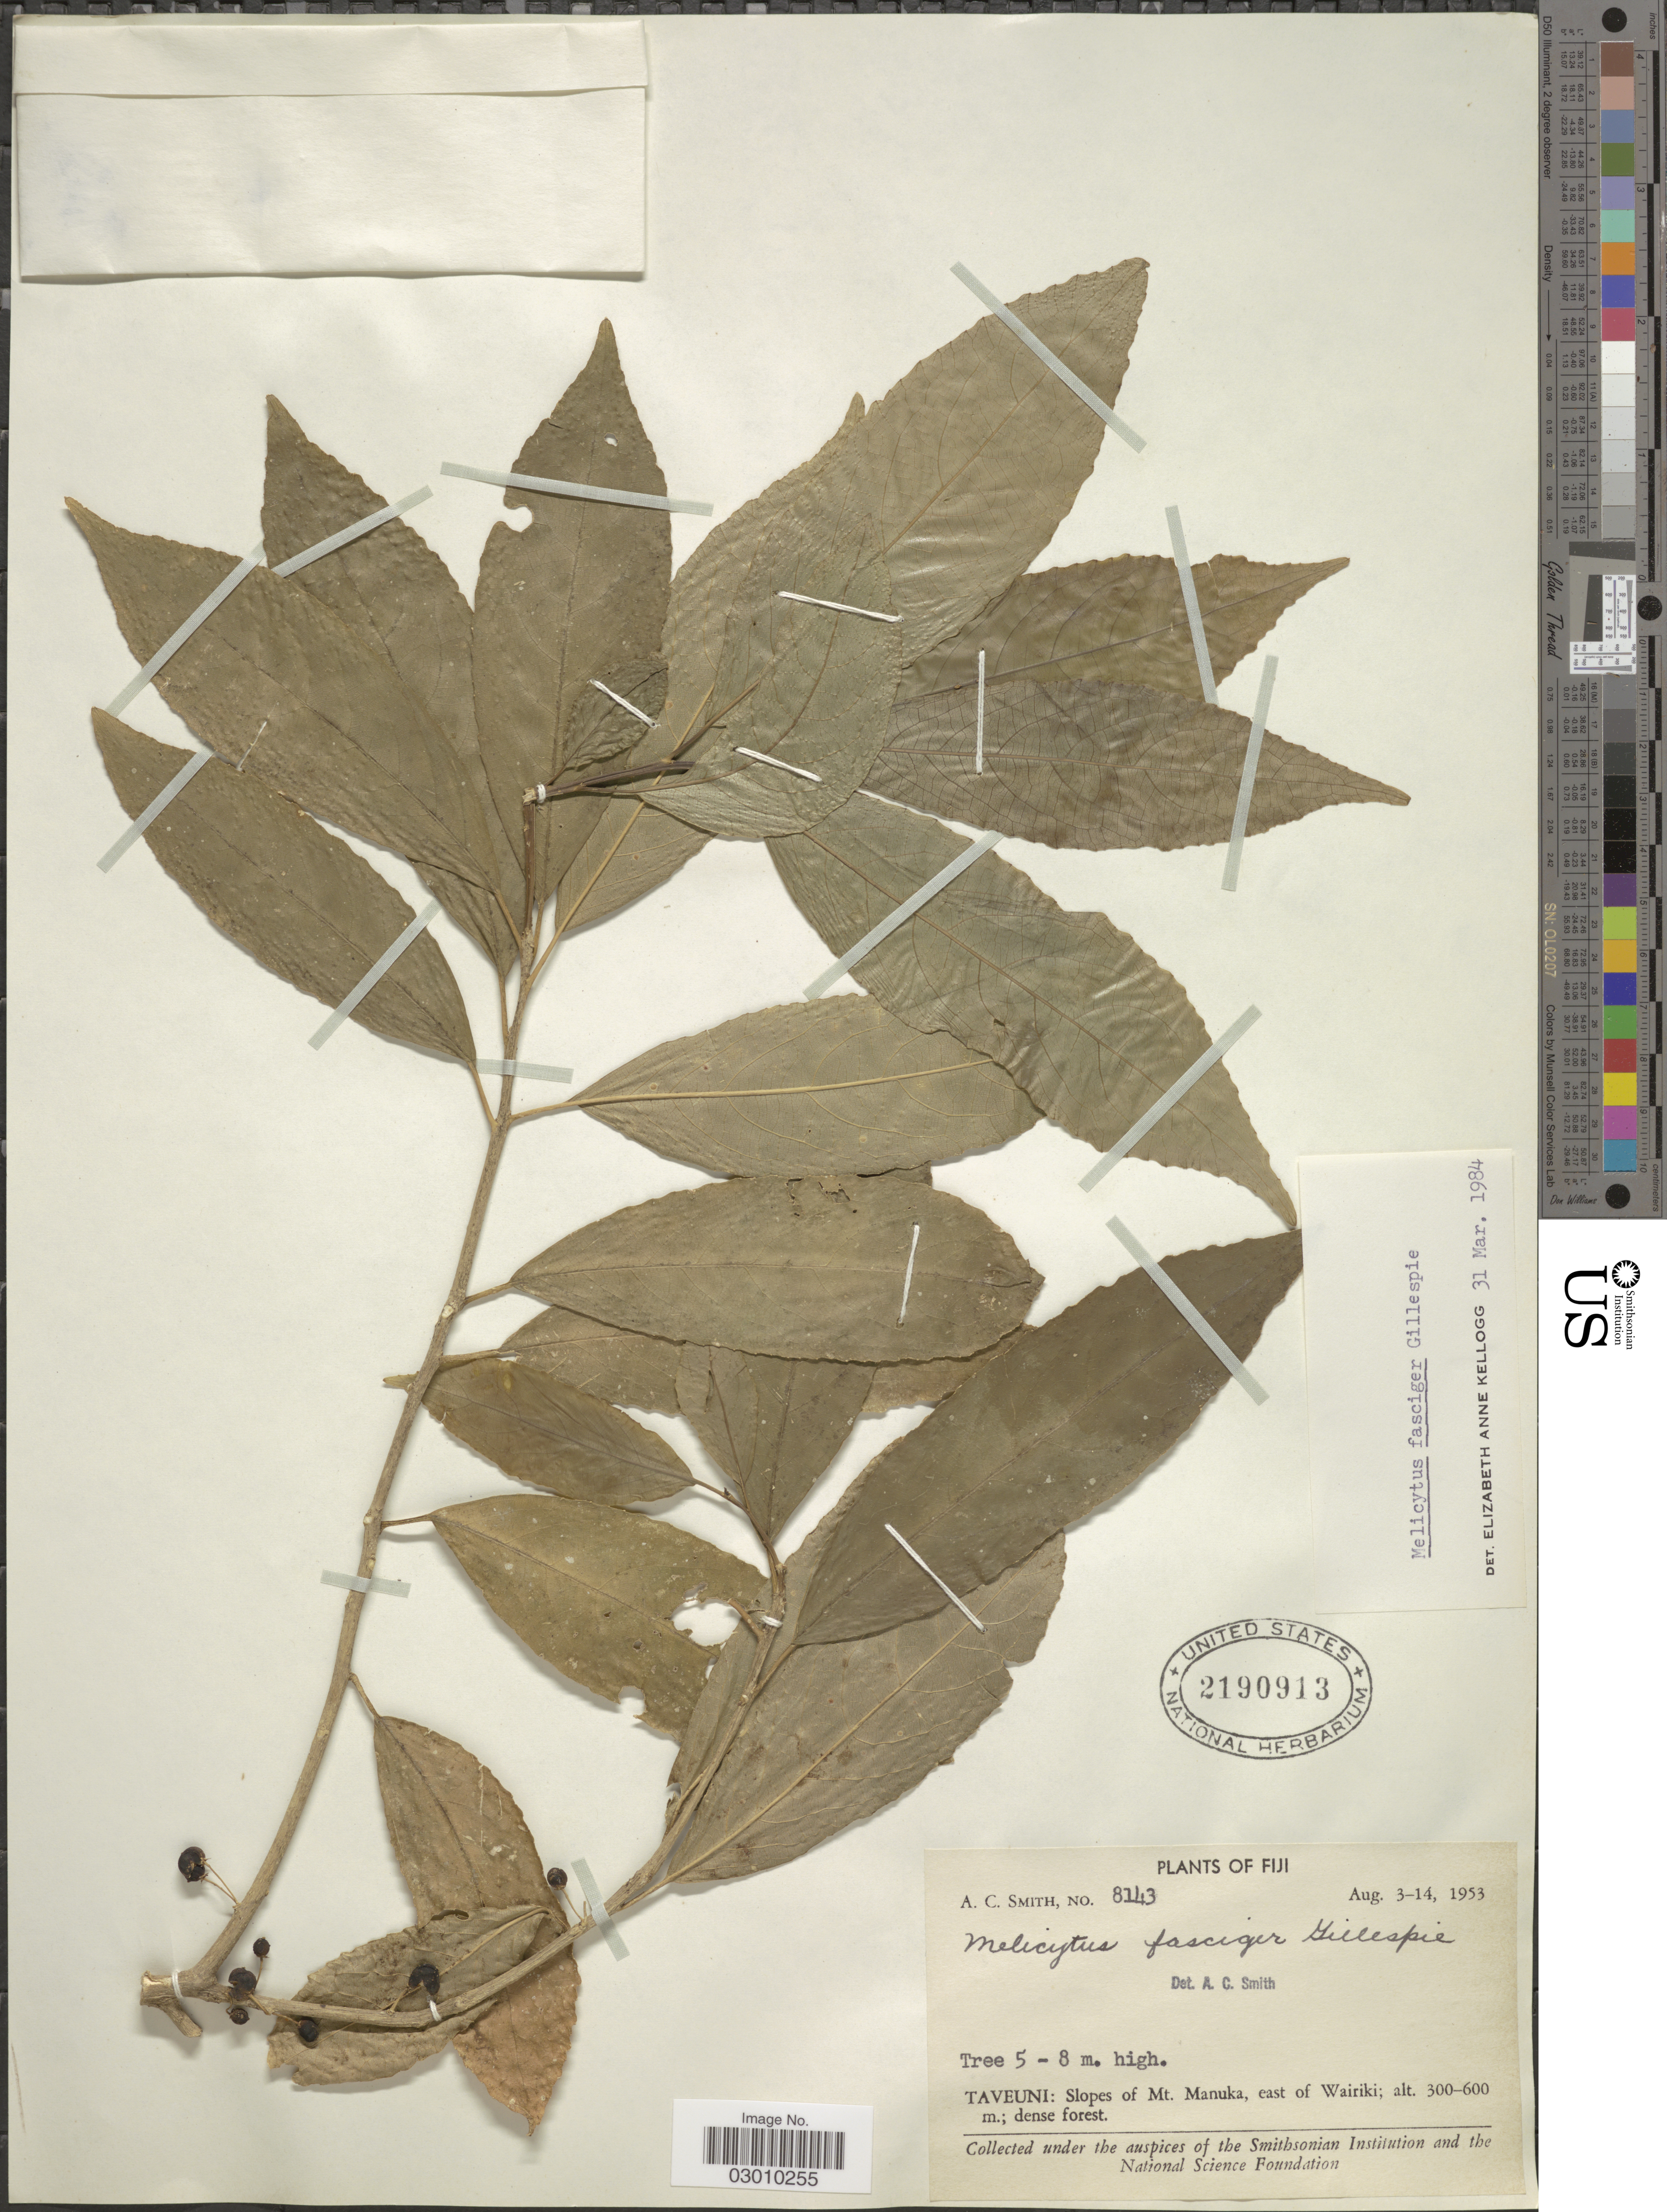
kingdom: Plantae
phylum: Tracheophyta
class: Magnoliopsida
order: Malpighiales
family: Violaceae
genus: Melicytus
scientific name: Melicytus fasciger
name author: Gillespie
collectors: A. C. Smith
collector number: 8143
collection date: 1953-08-03/1953-08-14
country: Fiji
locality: Taveuni: Slopes of Mt. Manuka, east of Wairiki.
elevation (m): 300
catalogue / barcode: US 2190913